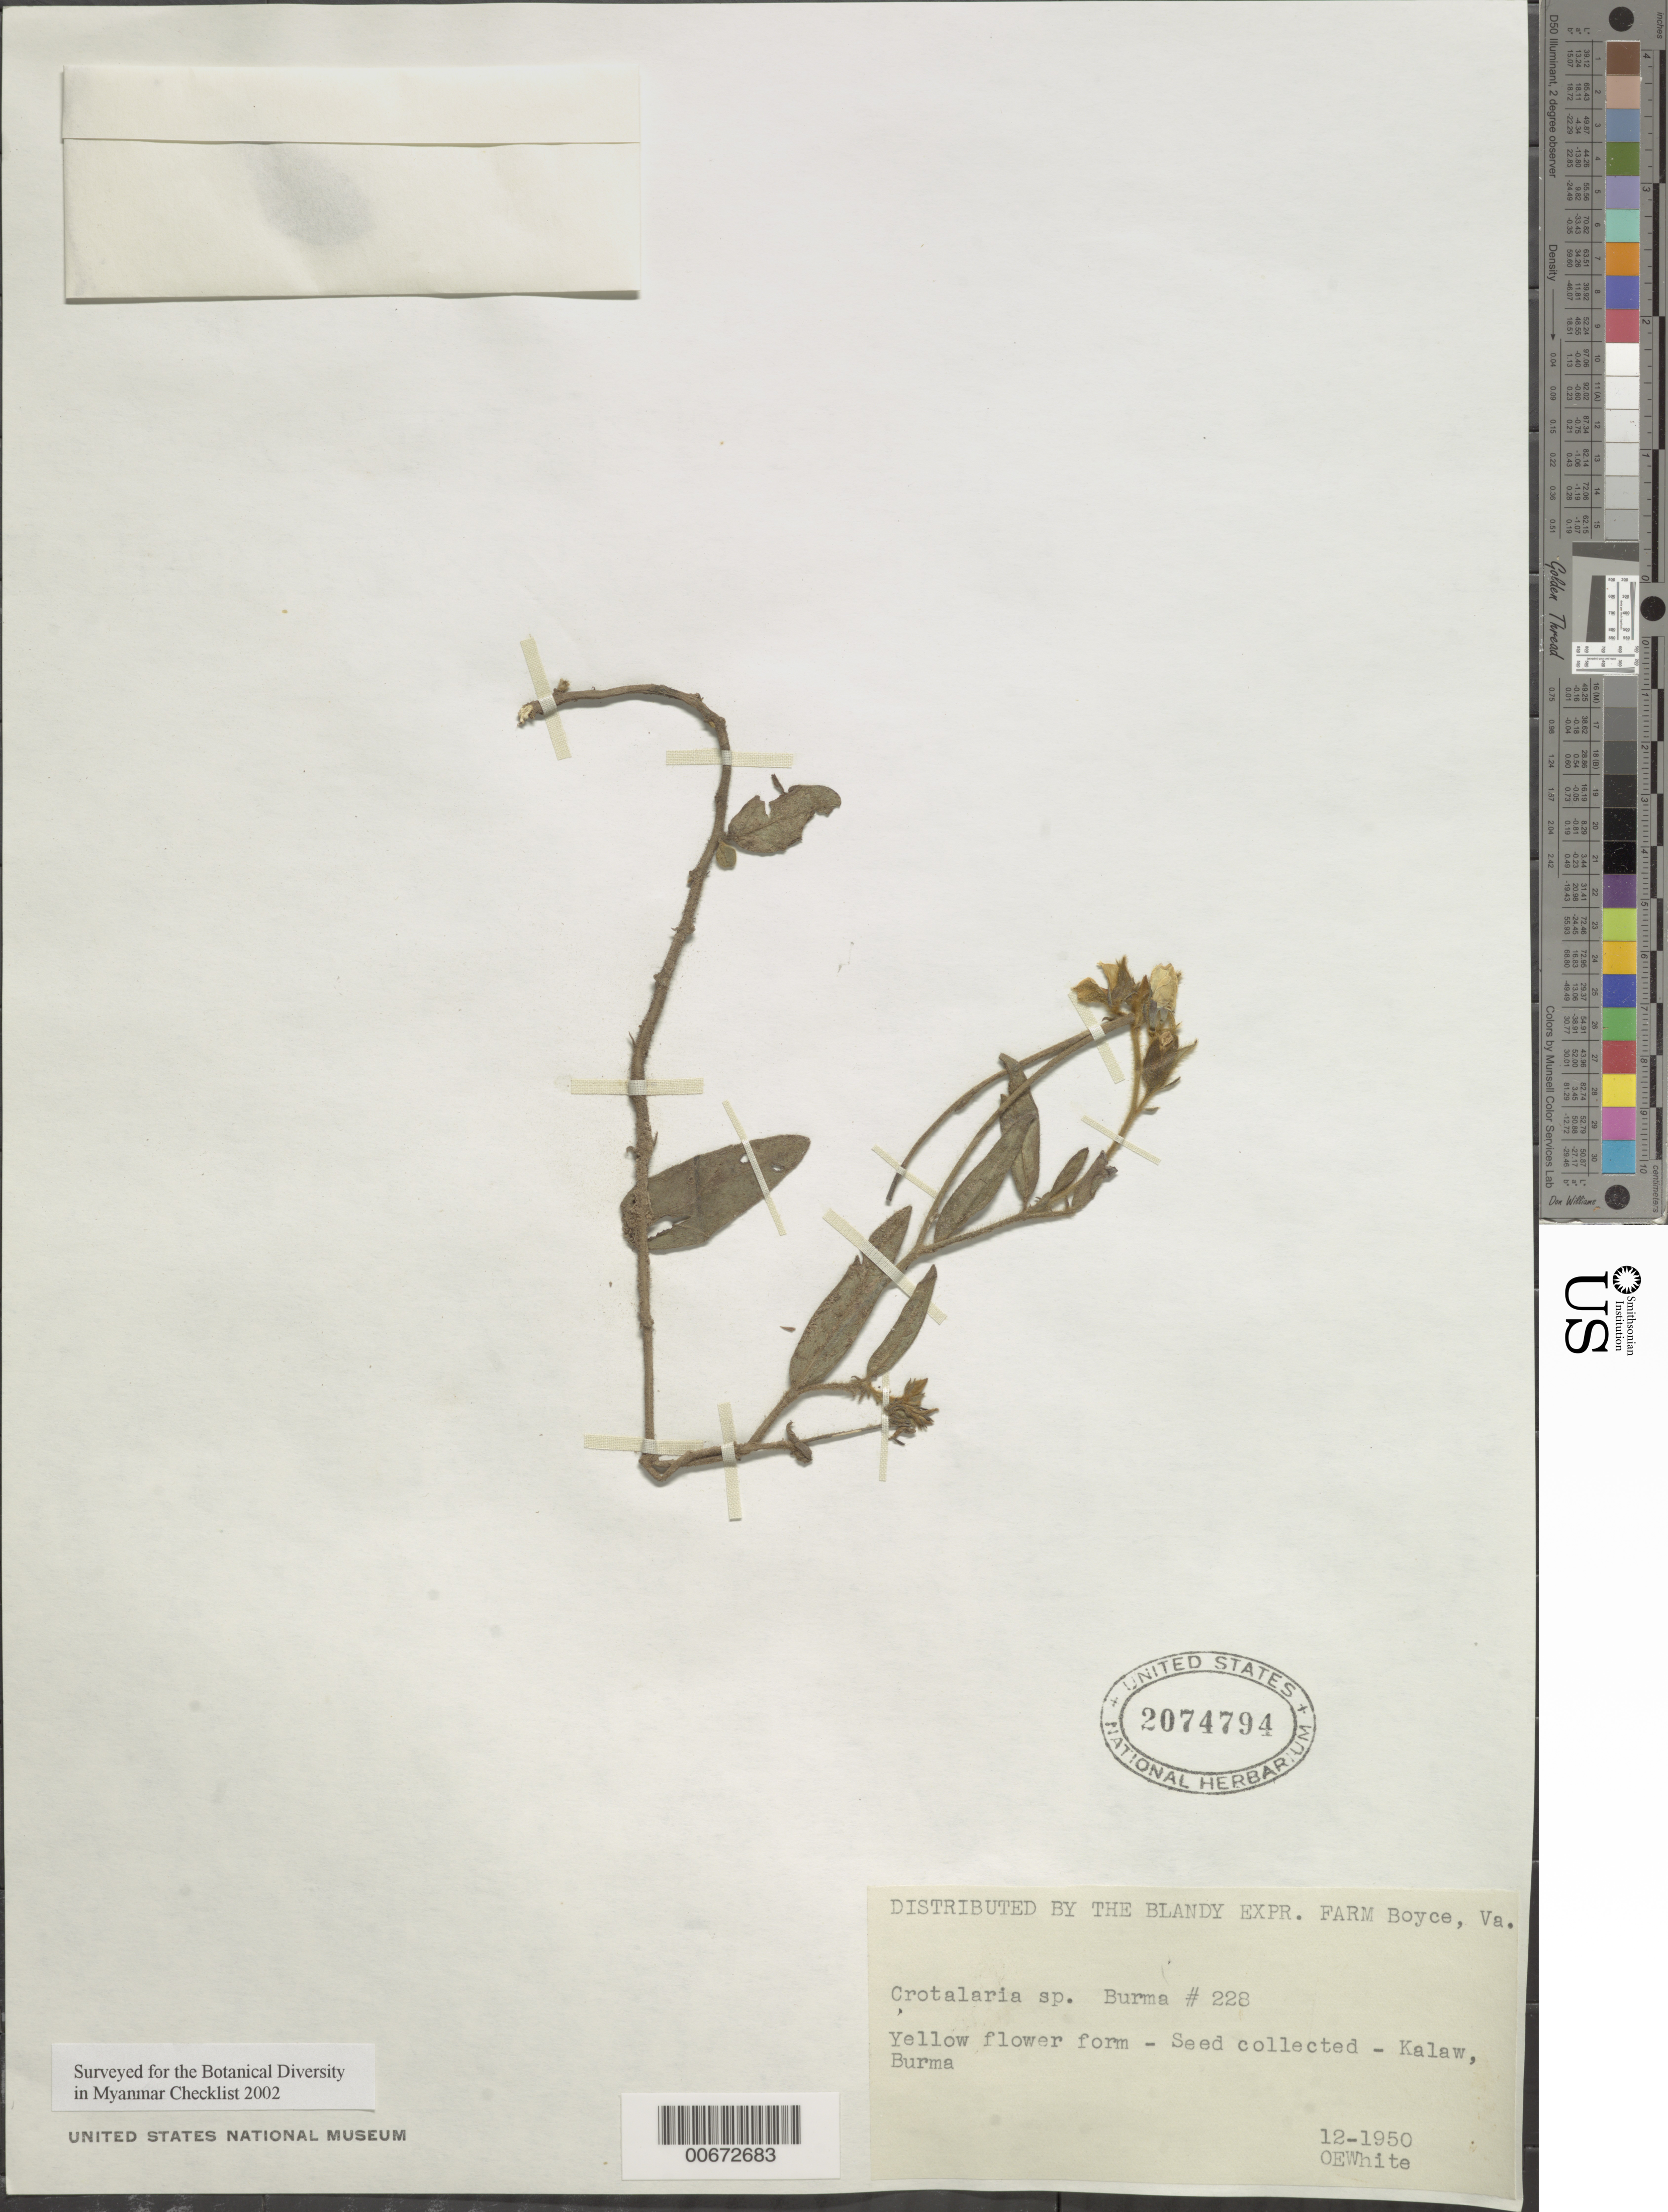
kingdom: Plantae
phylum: Tracheophyta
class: Magnoliopsida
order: Fabales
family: Fabaceae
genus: Crotalaria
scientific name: Crotalaria sp.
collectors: O. E. White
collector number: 228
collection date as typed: Dec 1950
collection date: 1950-12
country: Myanmar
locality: Kalaw.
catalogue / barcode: US 2074794